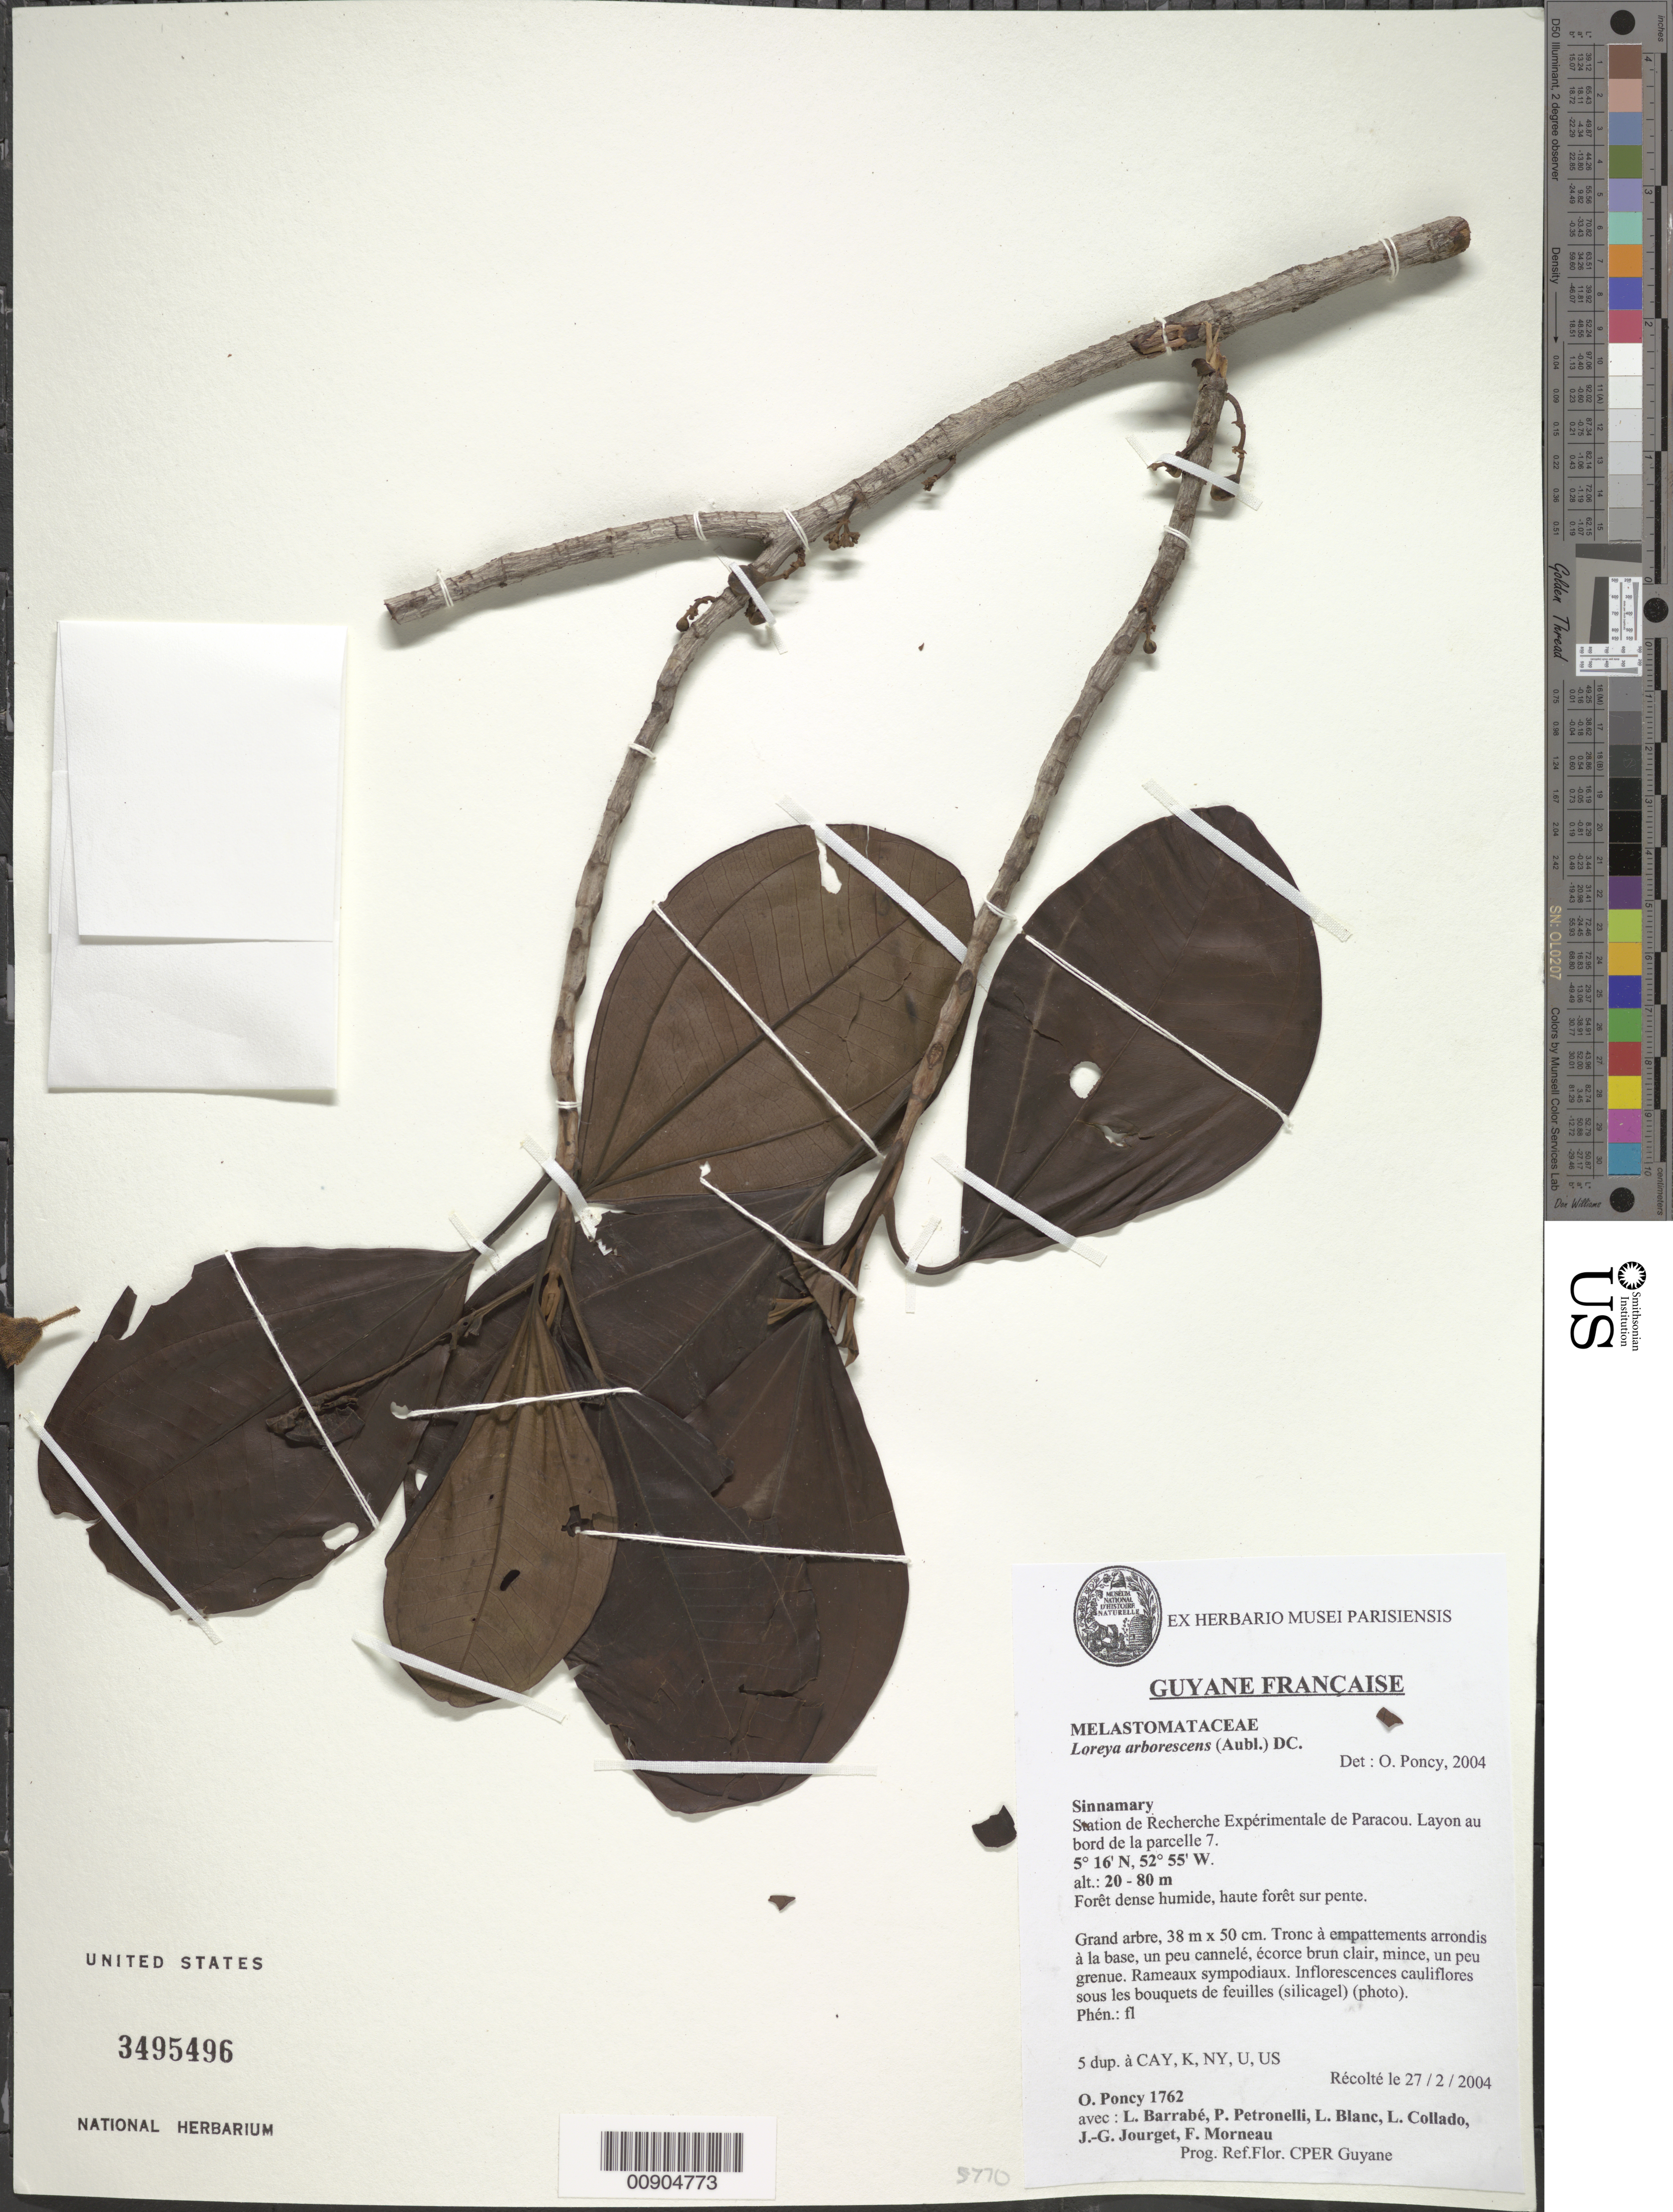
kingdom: Plantae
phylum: Tracheophyta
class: Magnoliopsida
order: Myrtales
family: Melastomataceae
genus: Bellucia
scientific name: Bellucia arborescens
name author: (Aubl.) Baill.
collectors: O. Poncy, L. Barrabé, P. Petronelli, L. Blanc, L. Collado, J. Jourget & F. Morneau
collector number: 1762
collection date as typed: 27-Feb-04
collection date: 2004-02-27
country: French Guiana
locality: Sinnamary, Station de Recherche Expérimental de Paracou. Layon au borde de la parcelle 7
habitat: Forêt dense humide, haute forêt sur pente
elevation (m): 20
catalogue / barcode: US 3495496